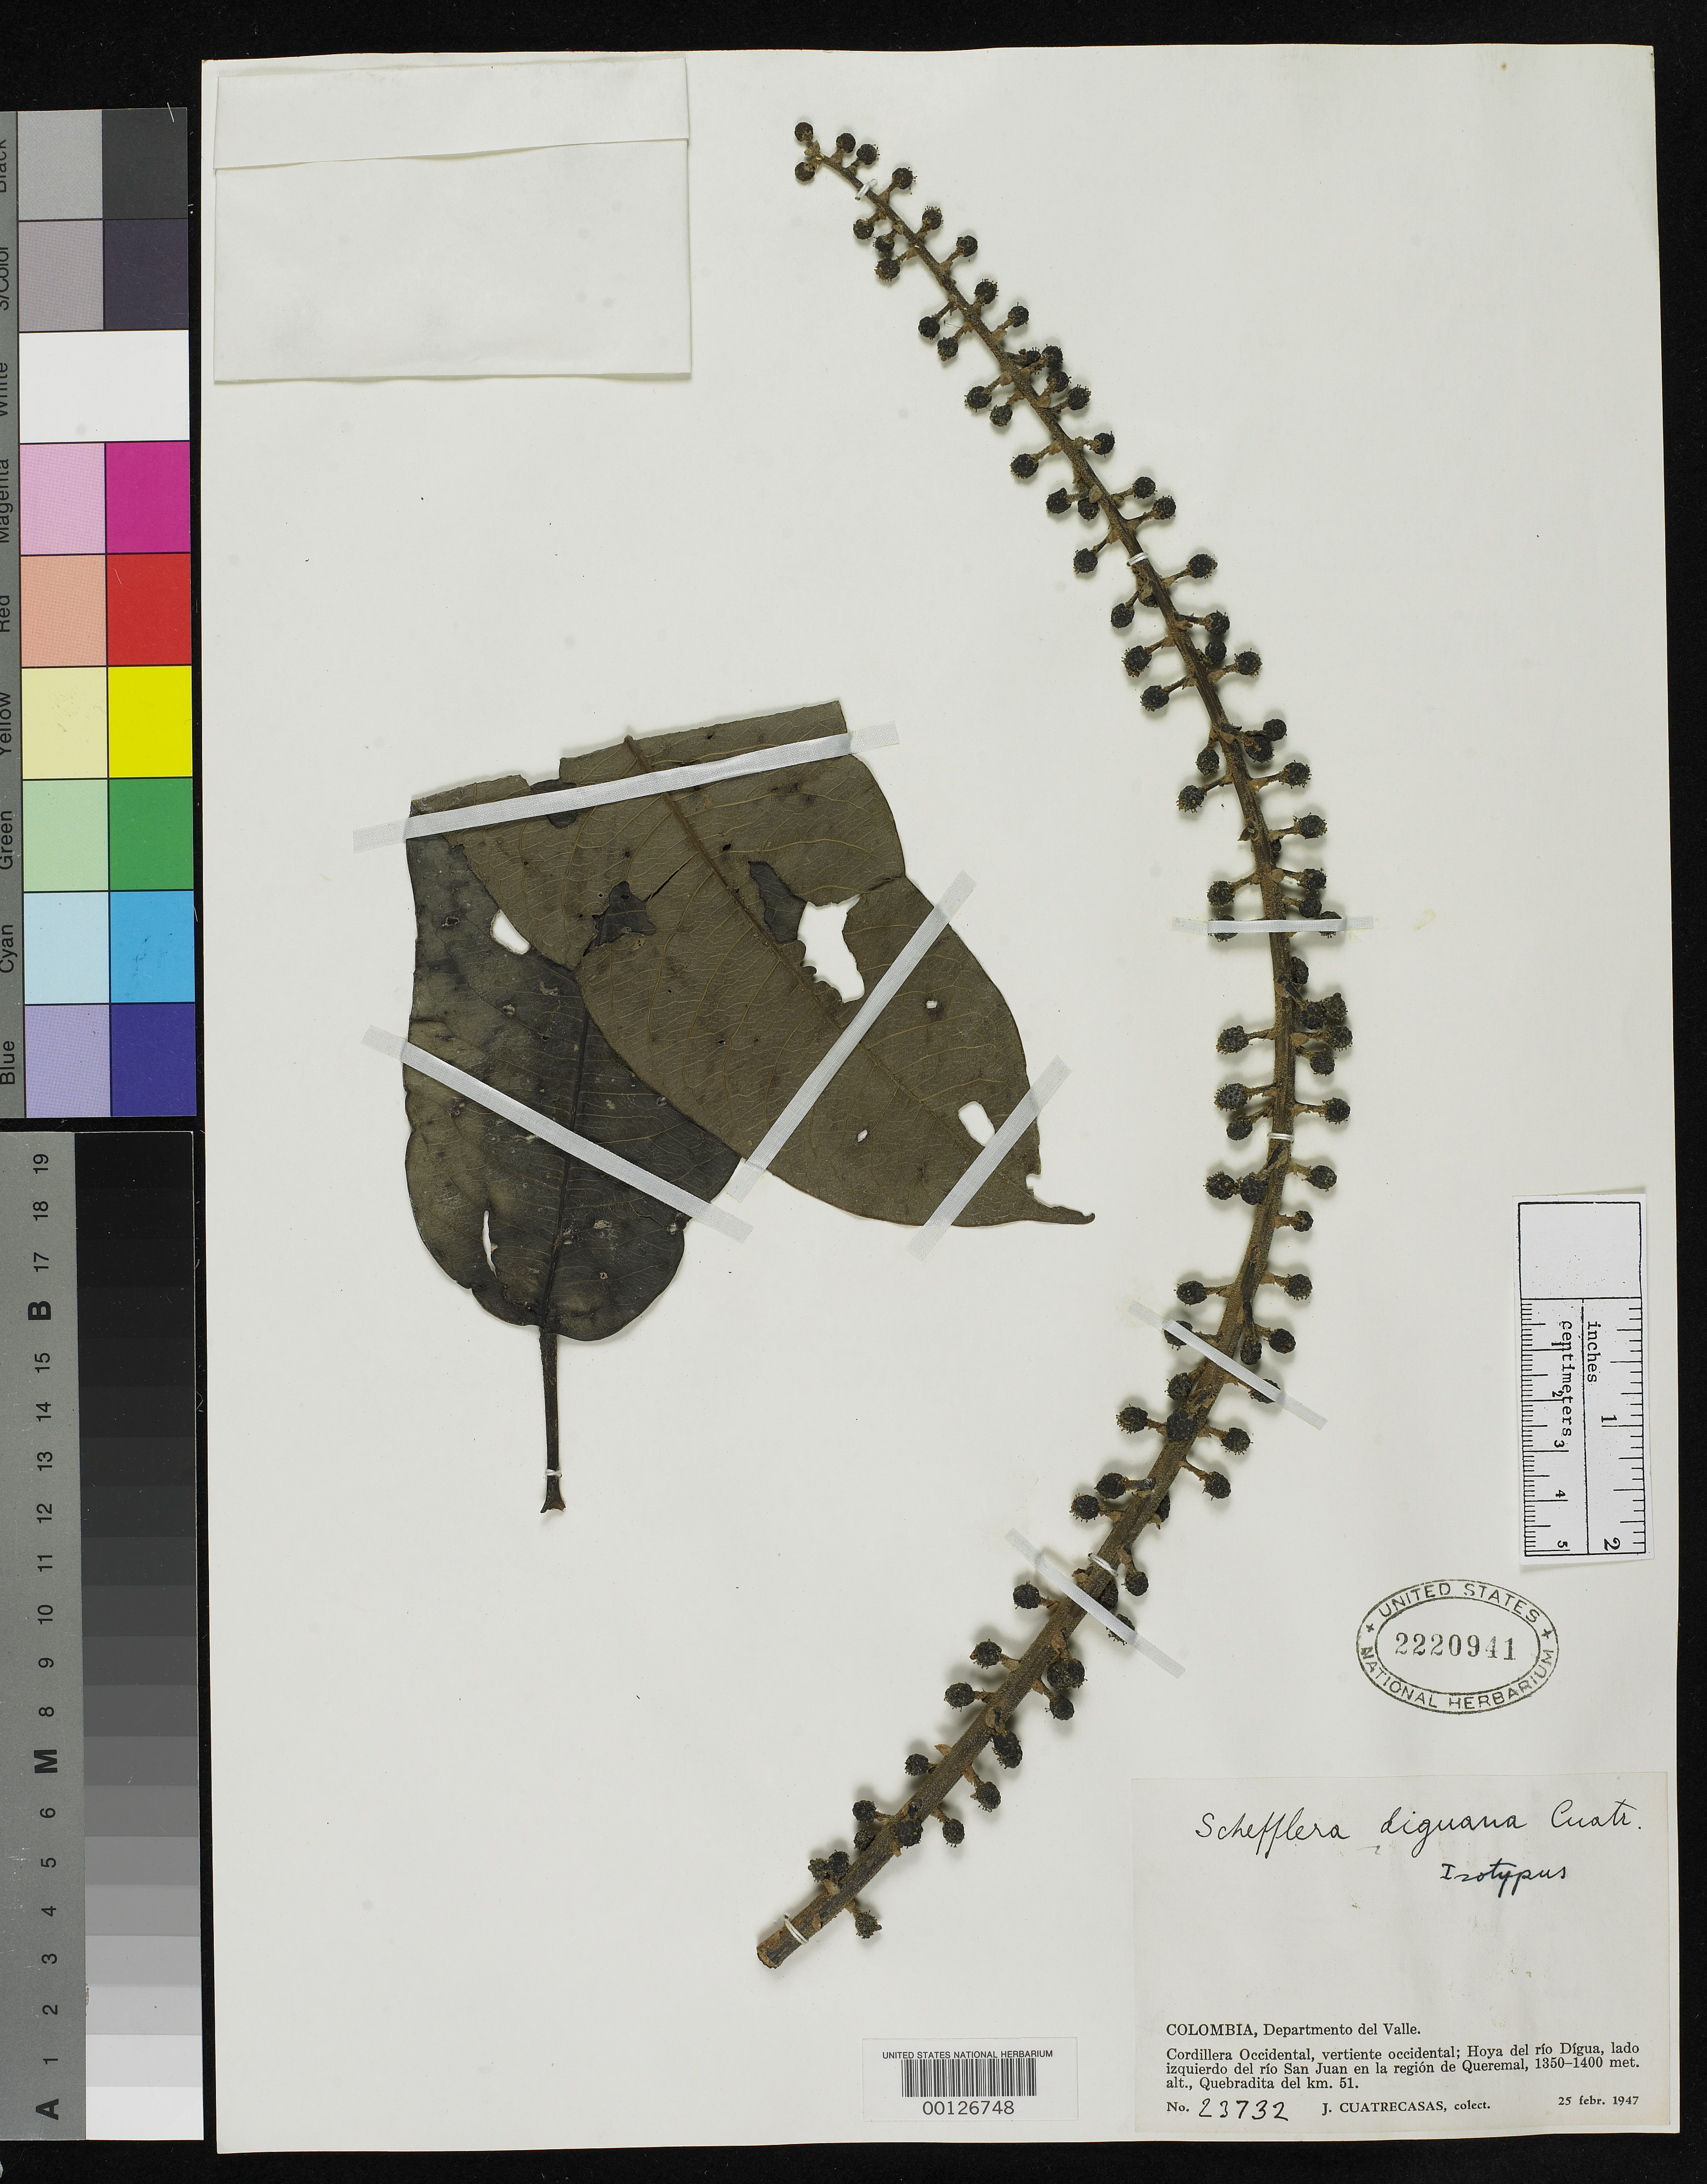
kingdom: Plantae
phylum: Tracheophyta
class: Magnoliopsida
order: Apiales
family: Araliaceae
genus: Schefflera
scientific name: Schefflera diguana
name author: Cuatrec.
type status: Isotype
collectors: J. Cuatrecasas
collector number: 23732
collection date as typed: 25 Feb 1947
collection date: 1947-02-25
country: Colombia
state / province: Valle del Cauca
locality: Hoya del Rio Digua.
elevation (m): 1350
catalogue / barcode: US 2220941